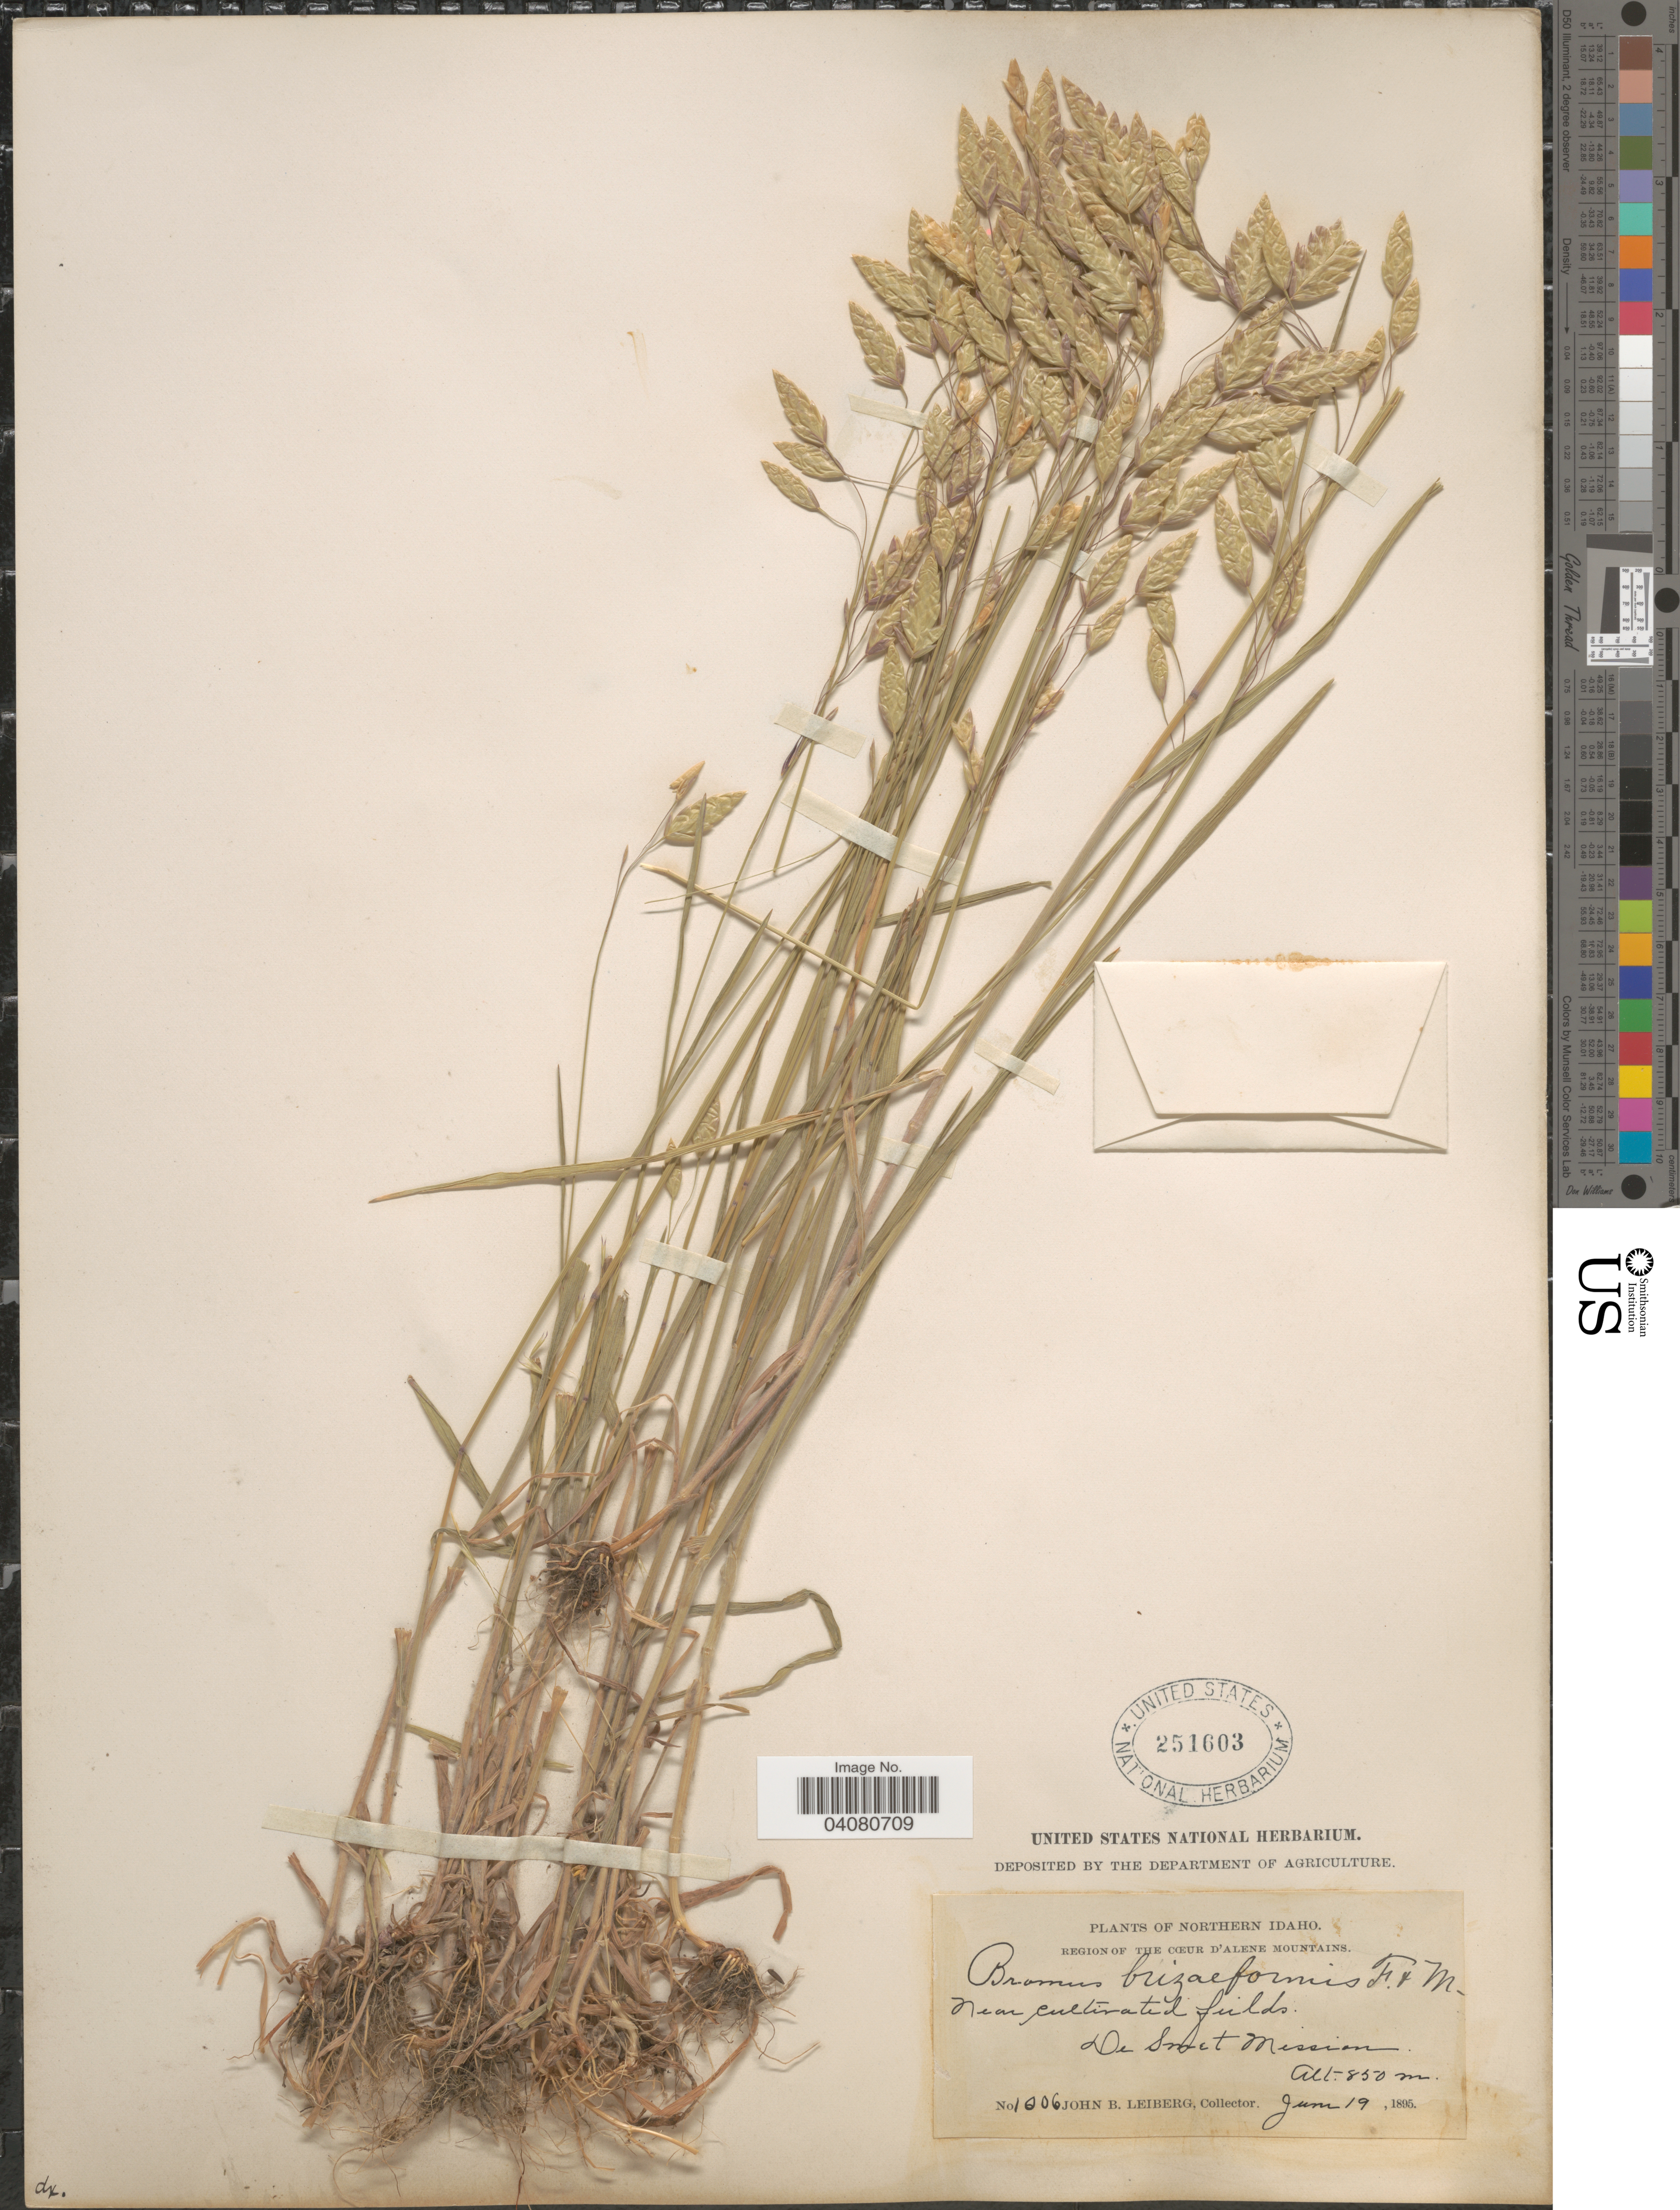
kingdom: Plantae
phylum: Tracheophyta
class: Liliopsida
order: Poales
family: Poaceae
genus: Bromus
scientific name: Bromus briziformis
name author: Fisch. & C.A. Mey.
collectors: J. B. Leiberg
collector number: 1006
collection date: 1895-06-19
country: United States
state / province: Idaho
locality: Northern Idaho. Region of the Coeur d' Alene Mountains. Near cultivated fields. De Smet Mission.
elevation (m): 850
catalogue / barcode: US 251603